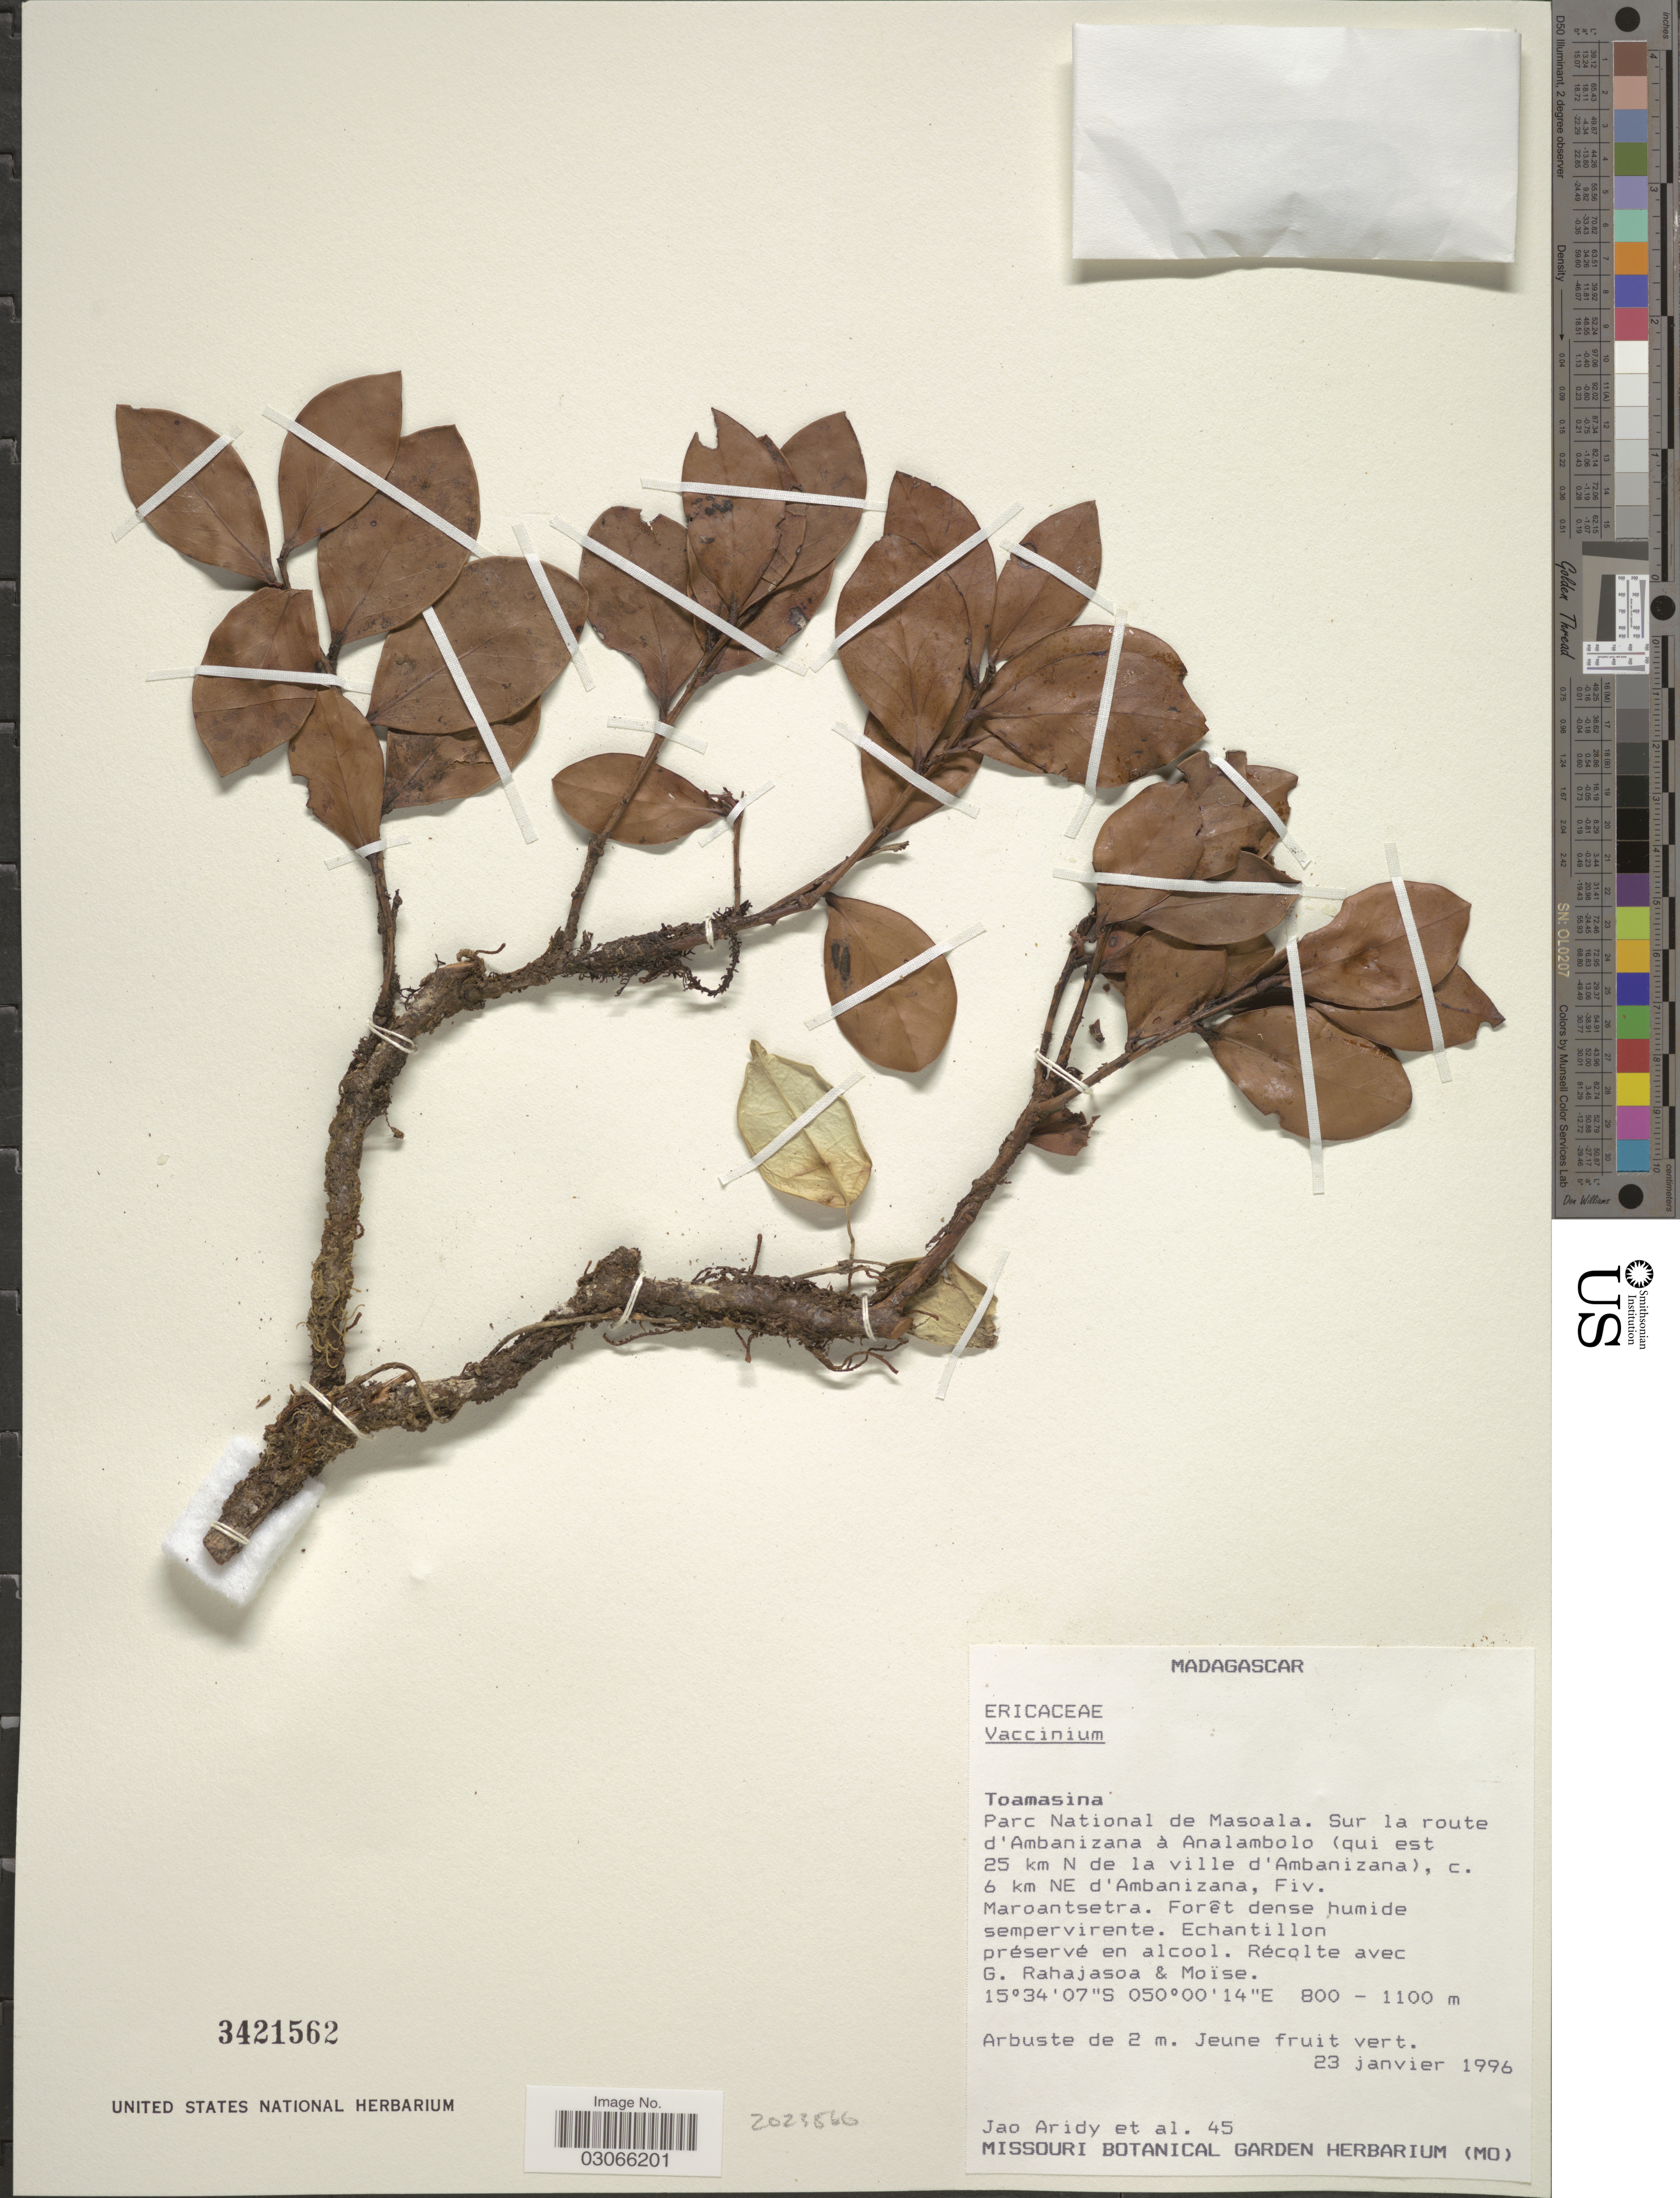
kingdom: Plantae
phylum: Tracheophyta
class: Magnoliopsida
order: Ericales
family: Ericaceae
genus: Vaccinium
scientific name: Vaccinium sp.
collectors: J. Aridy, G. Rahajasoa & Moïse, --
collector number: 45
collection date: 1996-01-23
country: Madagascar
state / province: Analanjirofo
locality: Parc National de Masoala. Sur la route d'Ambanizana à Analambolo (qui est 25 km N de la ville d'Ambanizana), c. 6 km NE d'Ambanizana, Fiv. Maroantsetra .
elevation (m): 800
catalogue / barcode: US 3421562